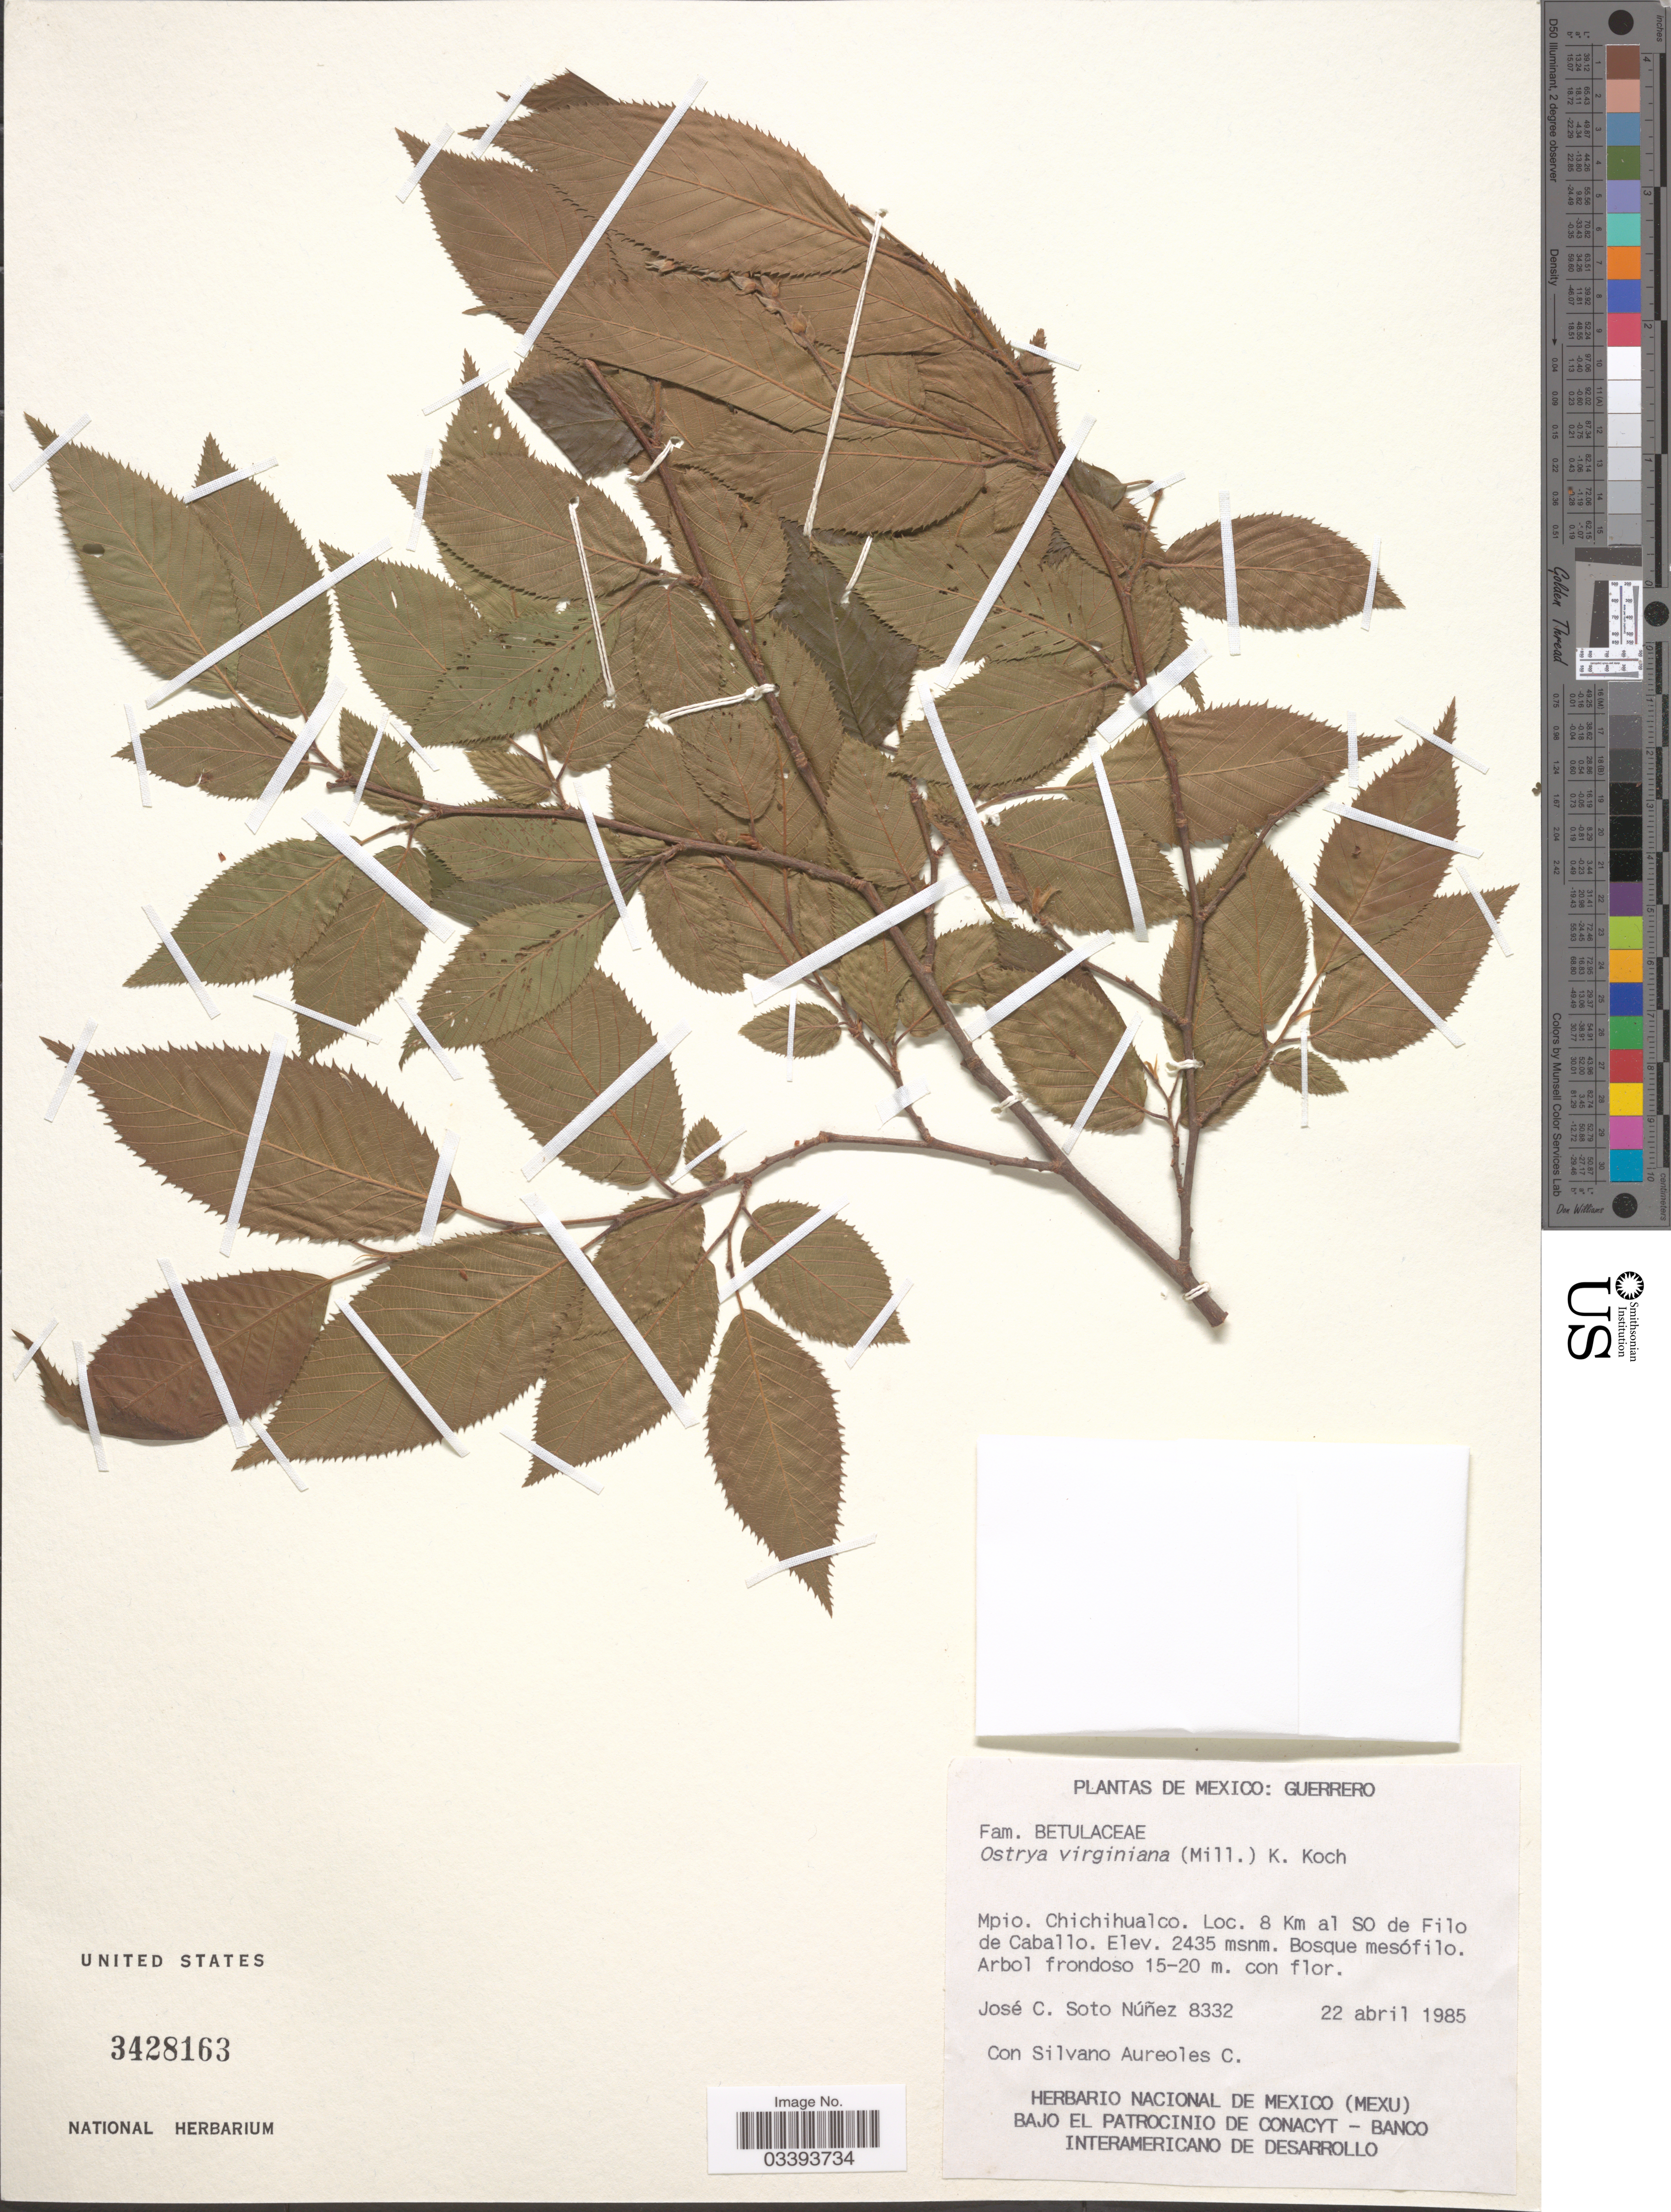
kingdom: Plantae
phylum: Tracheophyta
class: Magnoliopsida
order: Fagales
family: Betulaceae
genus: Ostrya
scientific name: Ostrya virginiana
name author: (Mill.) K. Koch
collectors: J. Soto & Aureoles C., S.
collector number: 8332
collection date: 1985-04-22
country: Mexico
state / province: Guerrero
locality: Mpio. Chichihualco. 8 Km al SO de Filo de Caballo.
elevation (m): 2435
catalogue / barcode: US 3428163